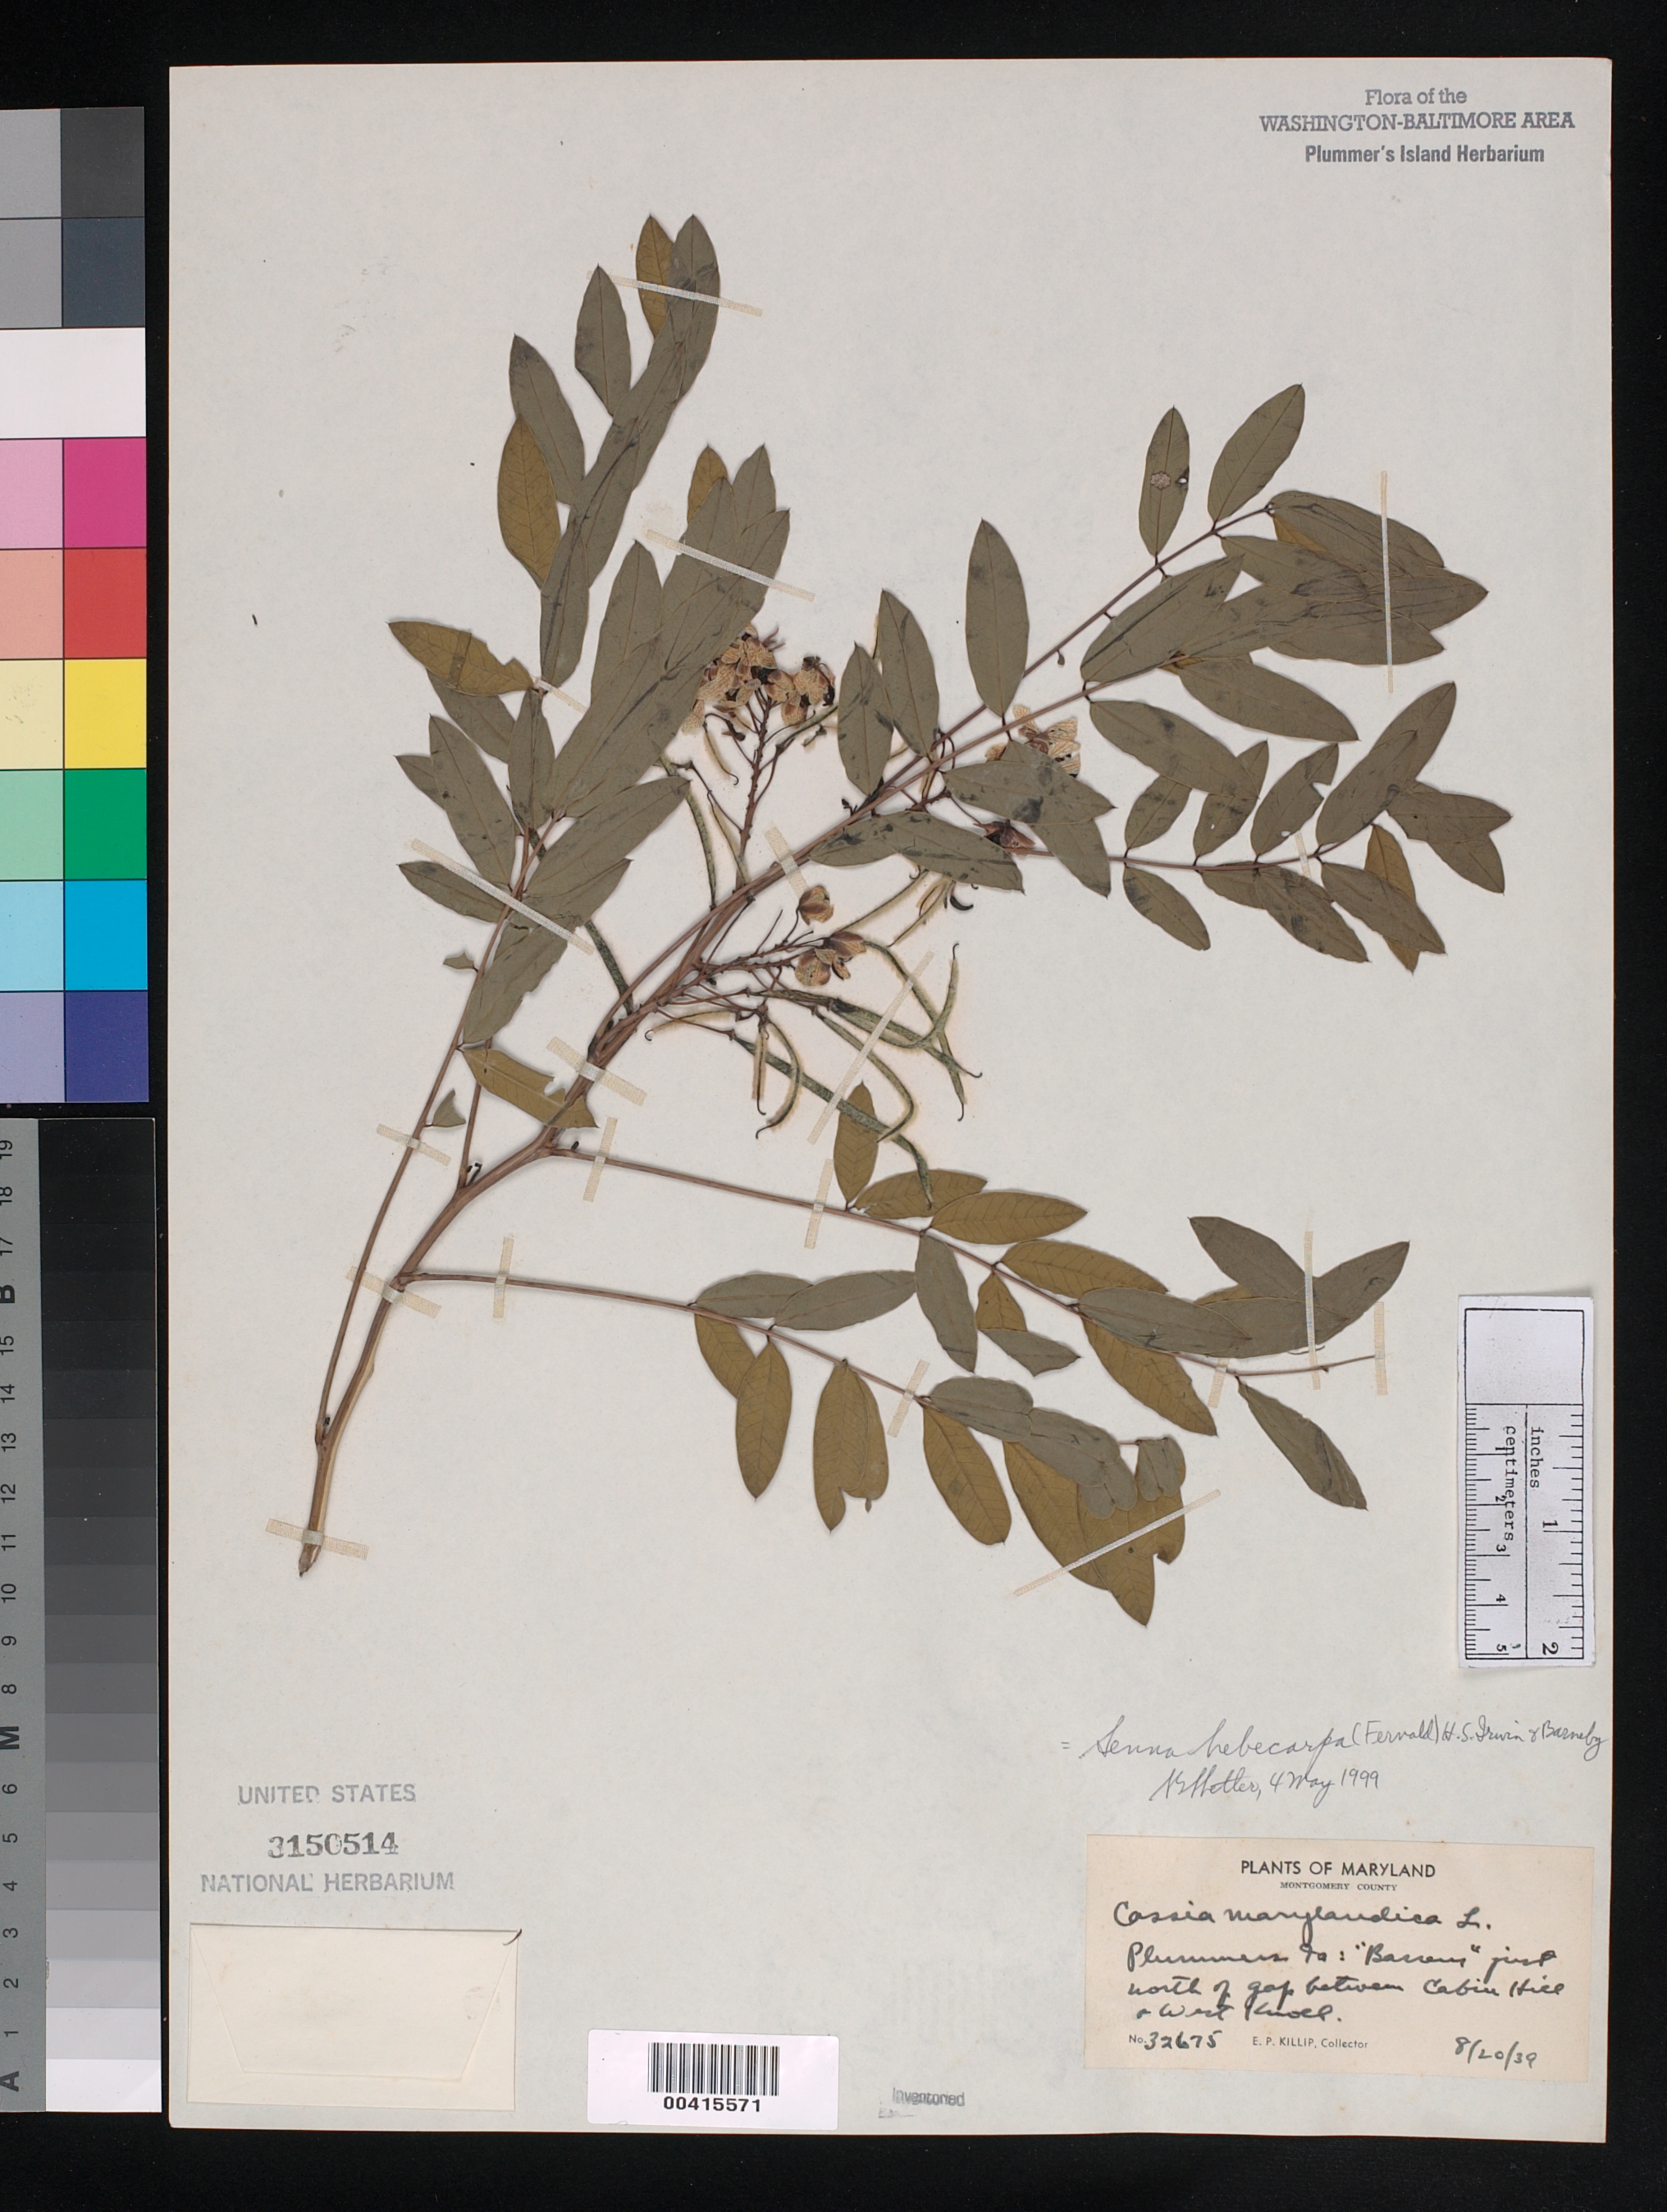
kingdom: Plantae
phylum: Tracheophyta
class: Magnoliopsida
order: Fabales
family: Fabaceae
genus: Senna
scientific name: Senna hebecarpa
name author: (Fernald) H.S. Irwin & Barneby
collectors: E. P. Killip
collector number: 32675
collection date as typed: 20 Aug 1939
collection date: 1939-08-20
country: United States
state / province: Maryland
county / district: Montgomery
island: Plummers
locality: Plummer's Island; "barrens" just north of Gap between Cabin Hill and west knoll Plummers Island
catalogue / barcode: US 3150514